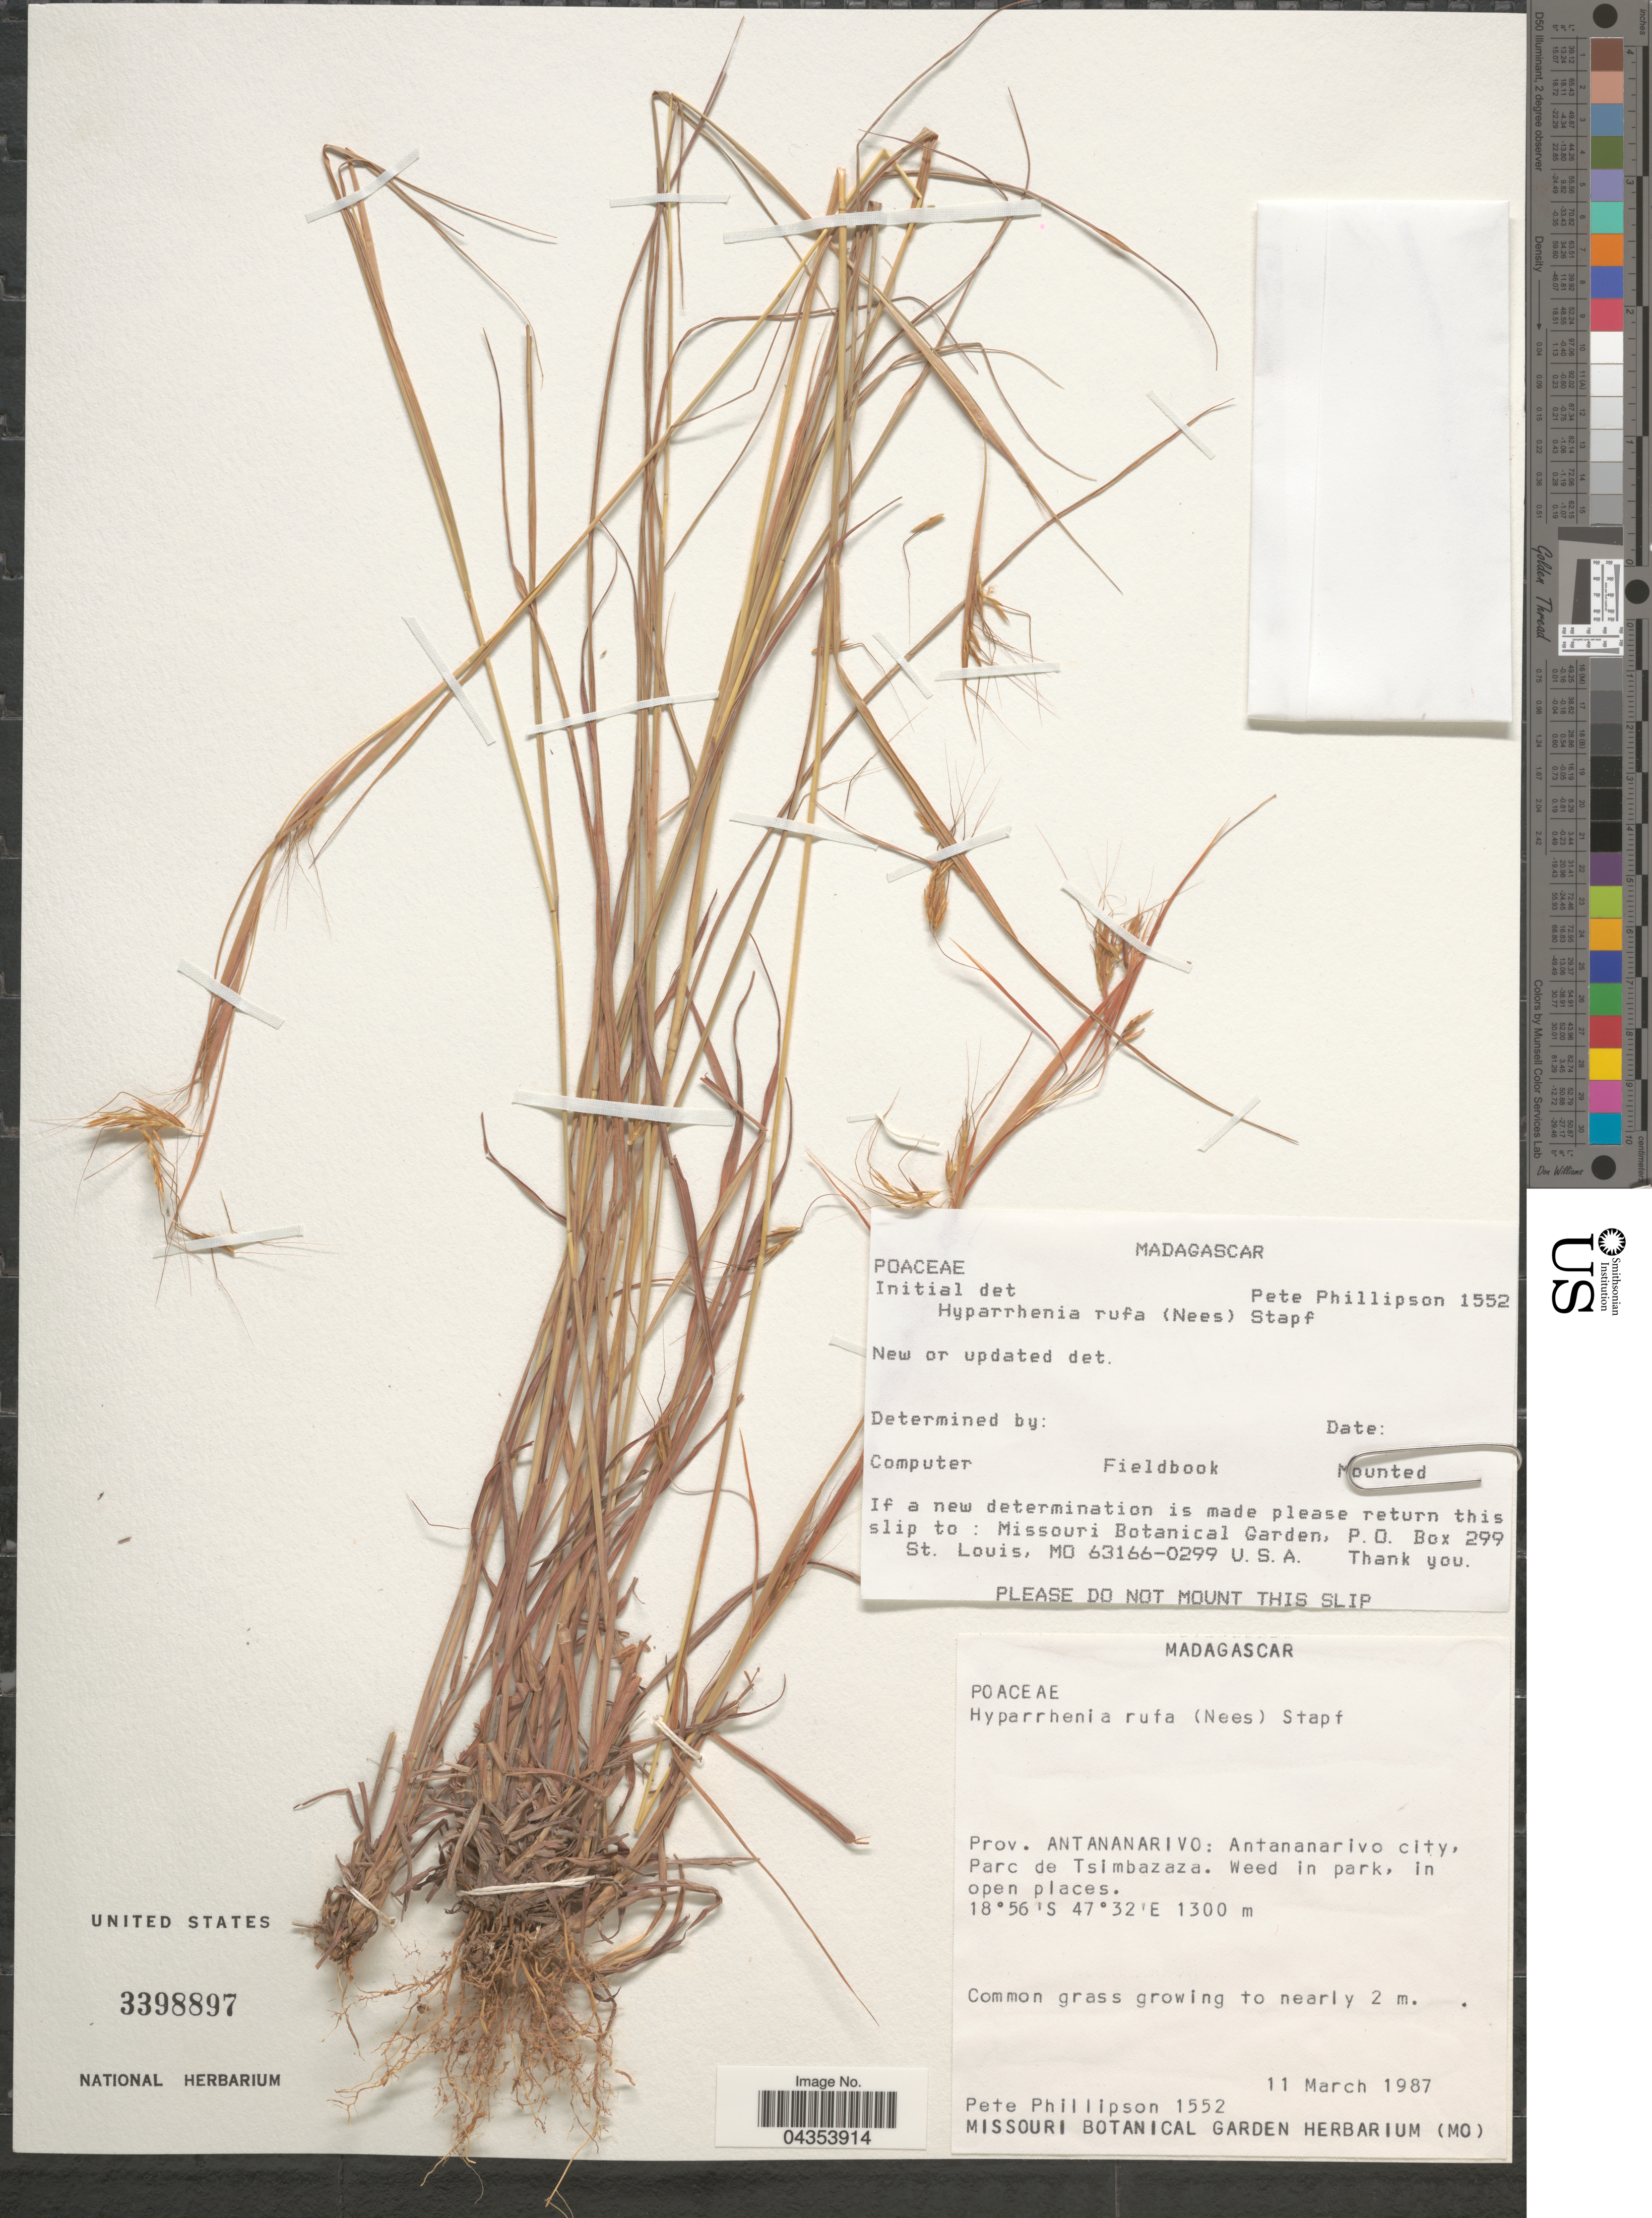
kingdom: Plantae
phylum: Tracheophyta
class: Liliopsida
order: Poales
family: Poaceae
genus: Hyparrhenia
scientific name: Hyparrhenia rufa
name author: (Nees) Stapf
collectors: P. B. Phillipson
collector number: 1552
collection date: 1987-03-11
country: Madagascar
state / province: Analamanga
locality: Antananarivo city, Parc de Tsimbazaza.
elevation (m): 1300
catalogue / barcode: US 3398897